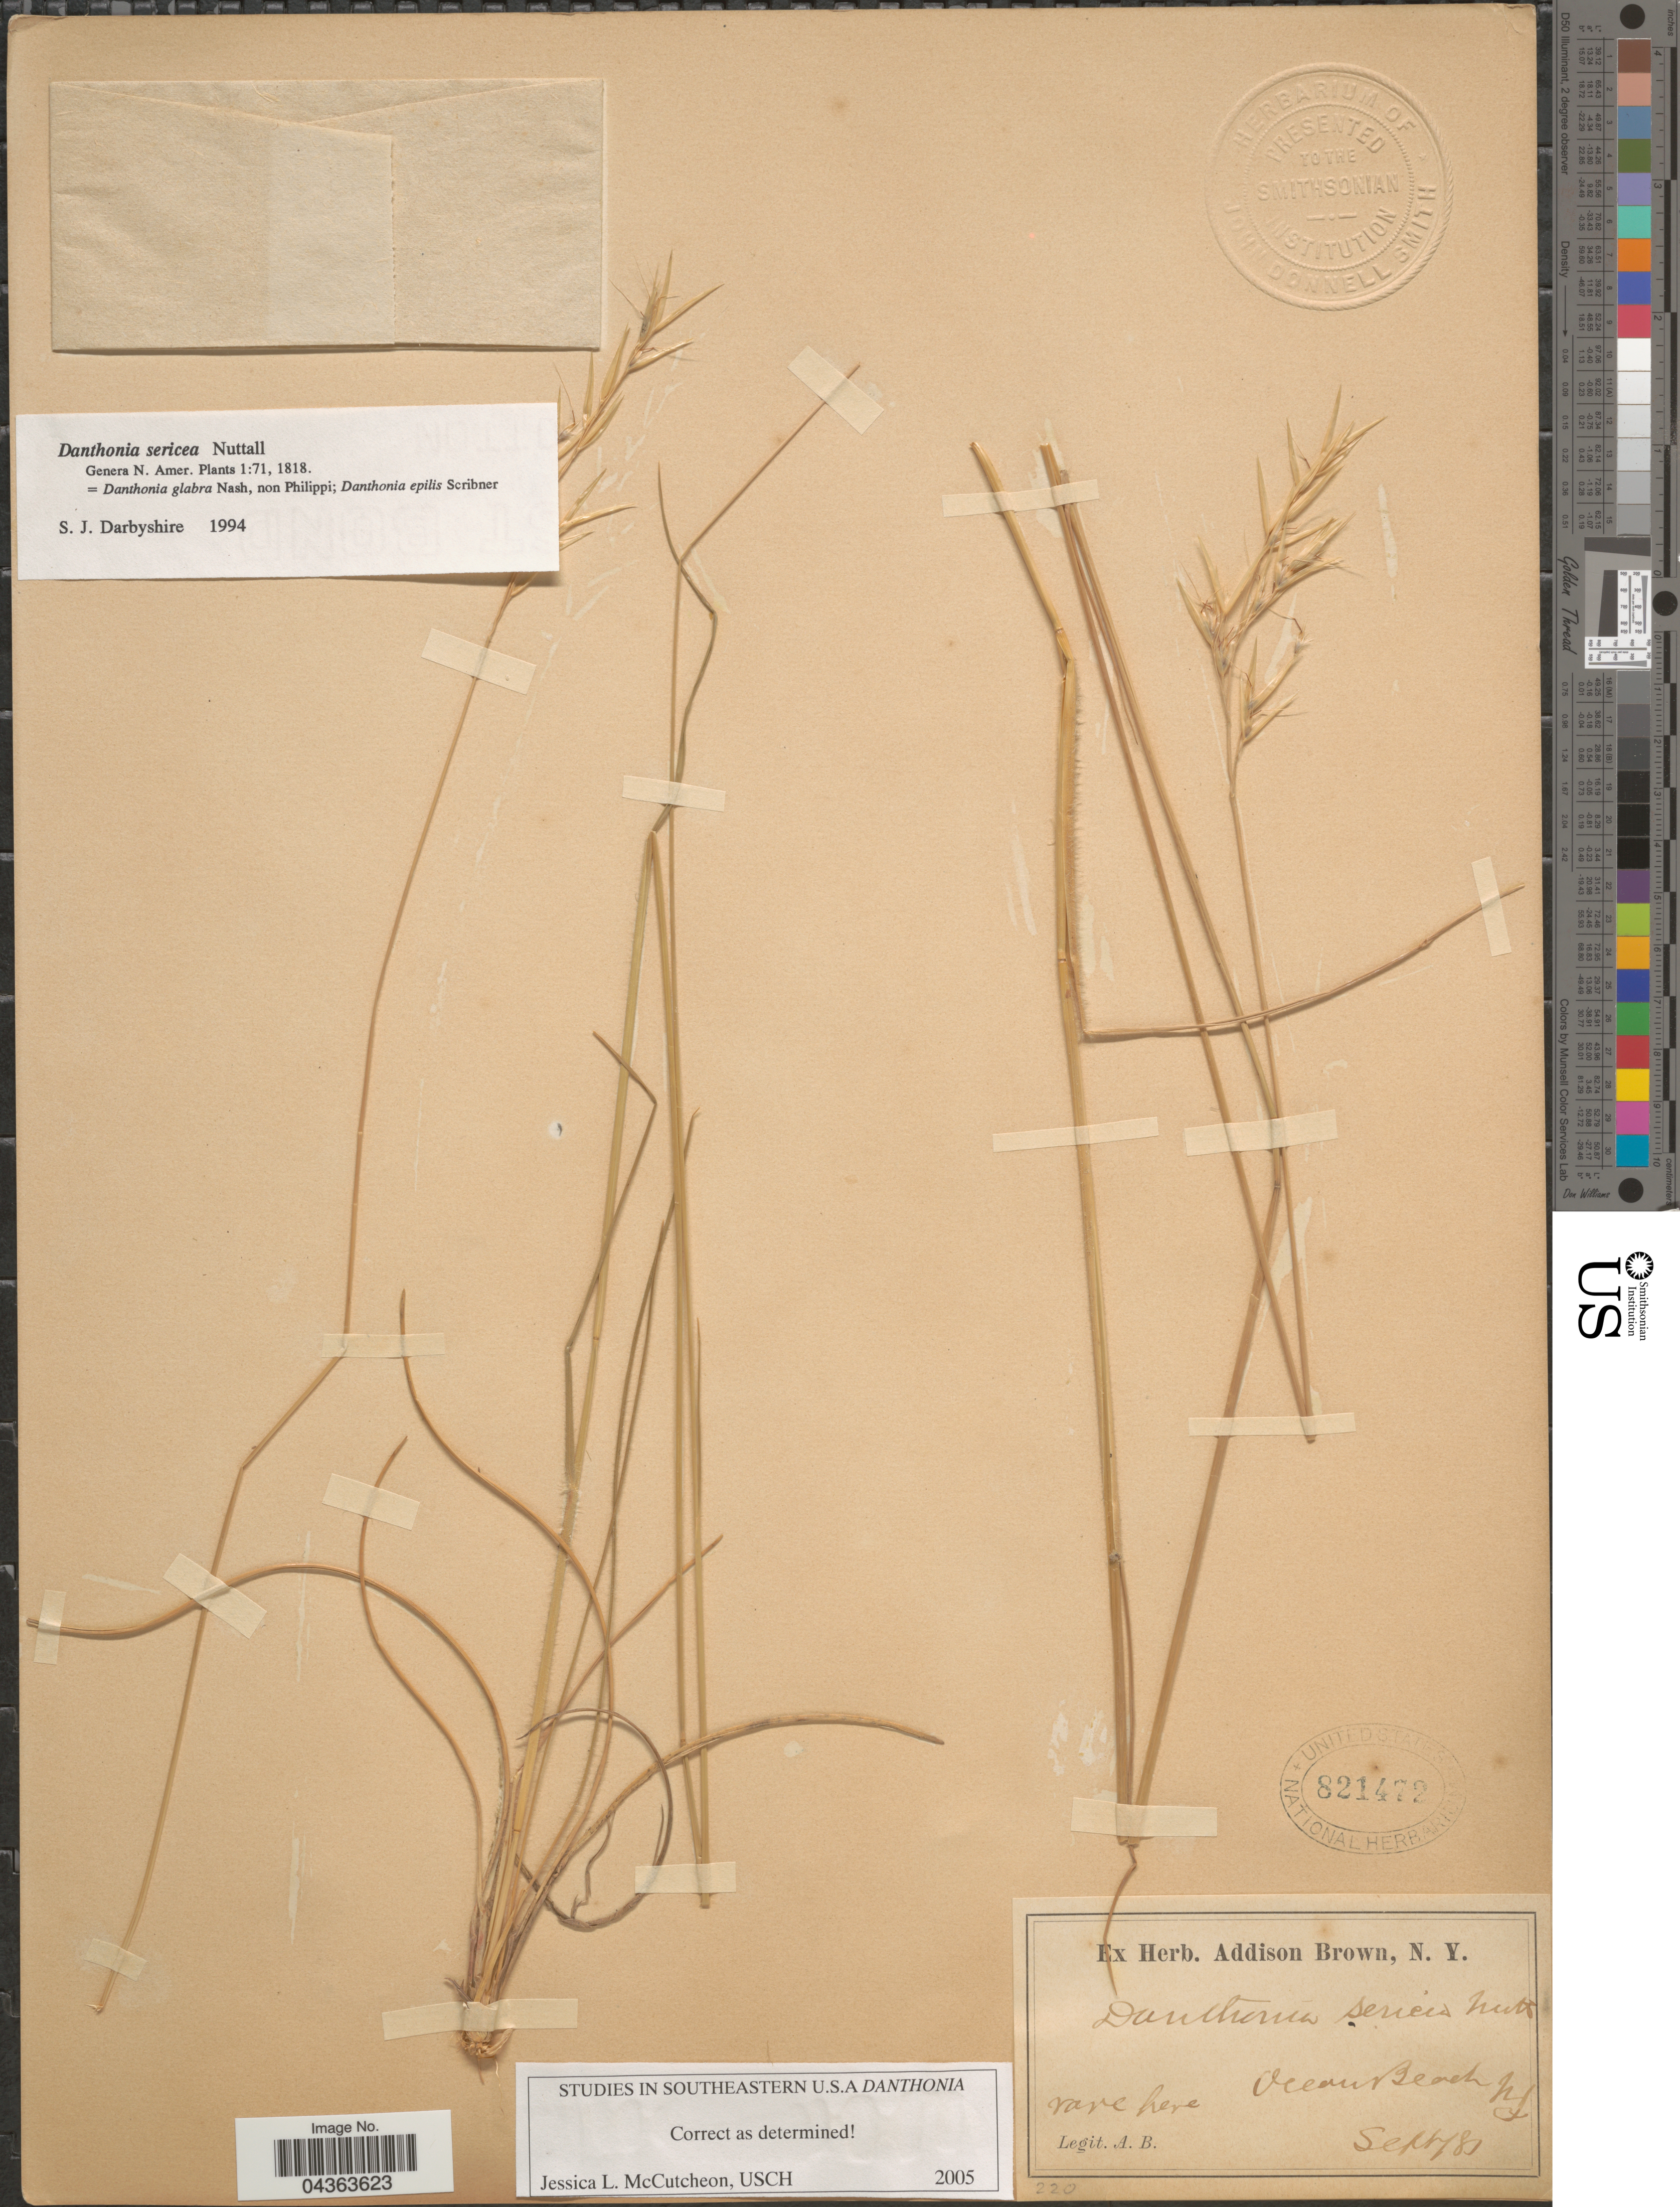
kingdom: Plantae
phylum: Tracheophyta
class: Liliopsida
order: Poales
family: Poaceae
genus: Danthonia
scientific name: Danthonia sericea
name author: Nutt.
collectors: A. Brown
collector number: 220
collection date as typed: Transcribed d/m/y: /9/13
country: United States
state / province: New Jersey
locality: Ocean Beach.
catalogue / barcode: US 821472